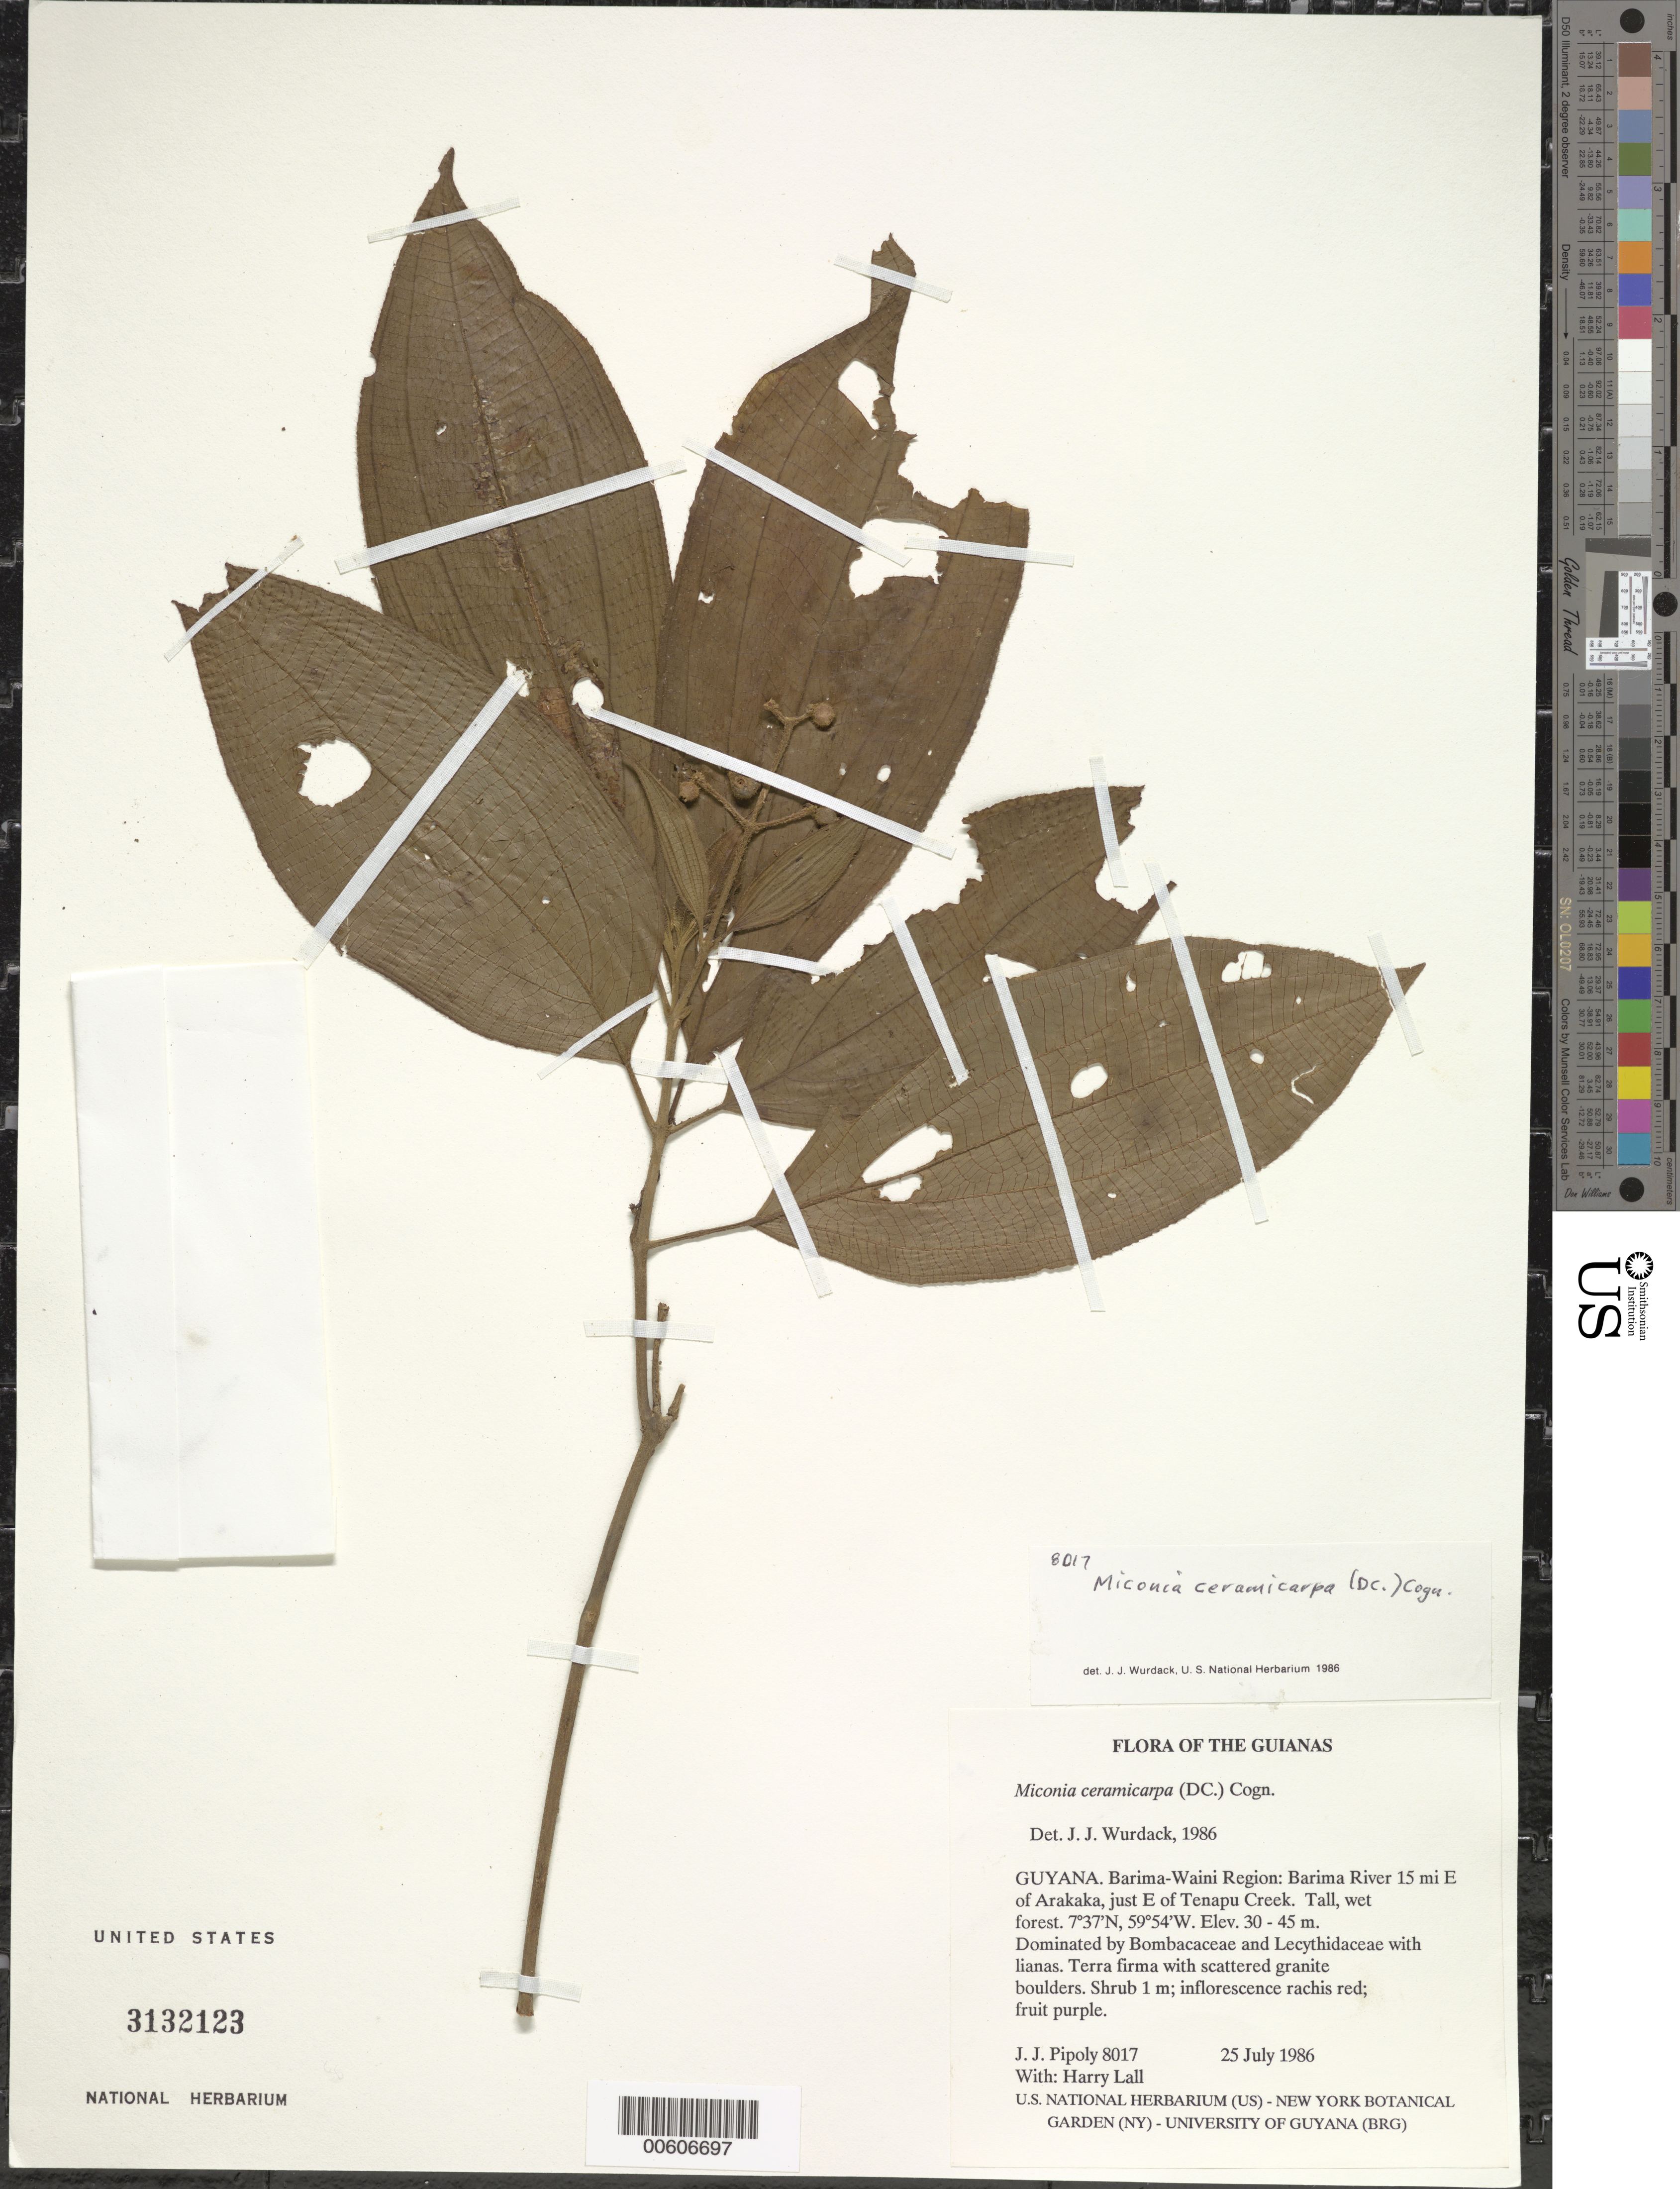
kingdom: Plantae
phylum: Tracheophyta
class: Magnoliopsida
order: Myrtales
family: Melastomataceae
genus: Miconia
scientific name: Miconia ceramicarpa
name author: (DC.) Cogn.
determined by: Wurdack, John J., (US), US (UNITED STATES)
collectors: J. J. Pipoly & H. Lall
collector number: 8017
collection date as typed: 25 July 1986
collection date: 1986-07-25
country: Guyana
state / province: Barima-Waini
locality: Barima River 15 mi E of Arakaka, just E of Tenapu Creek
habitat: Tall, wet forest dominated by Bombacaceae and Lecythidaceae with lianas. Terra firma with scattered granite boulders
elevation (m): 30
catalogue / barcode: US 3132123